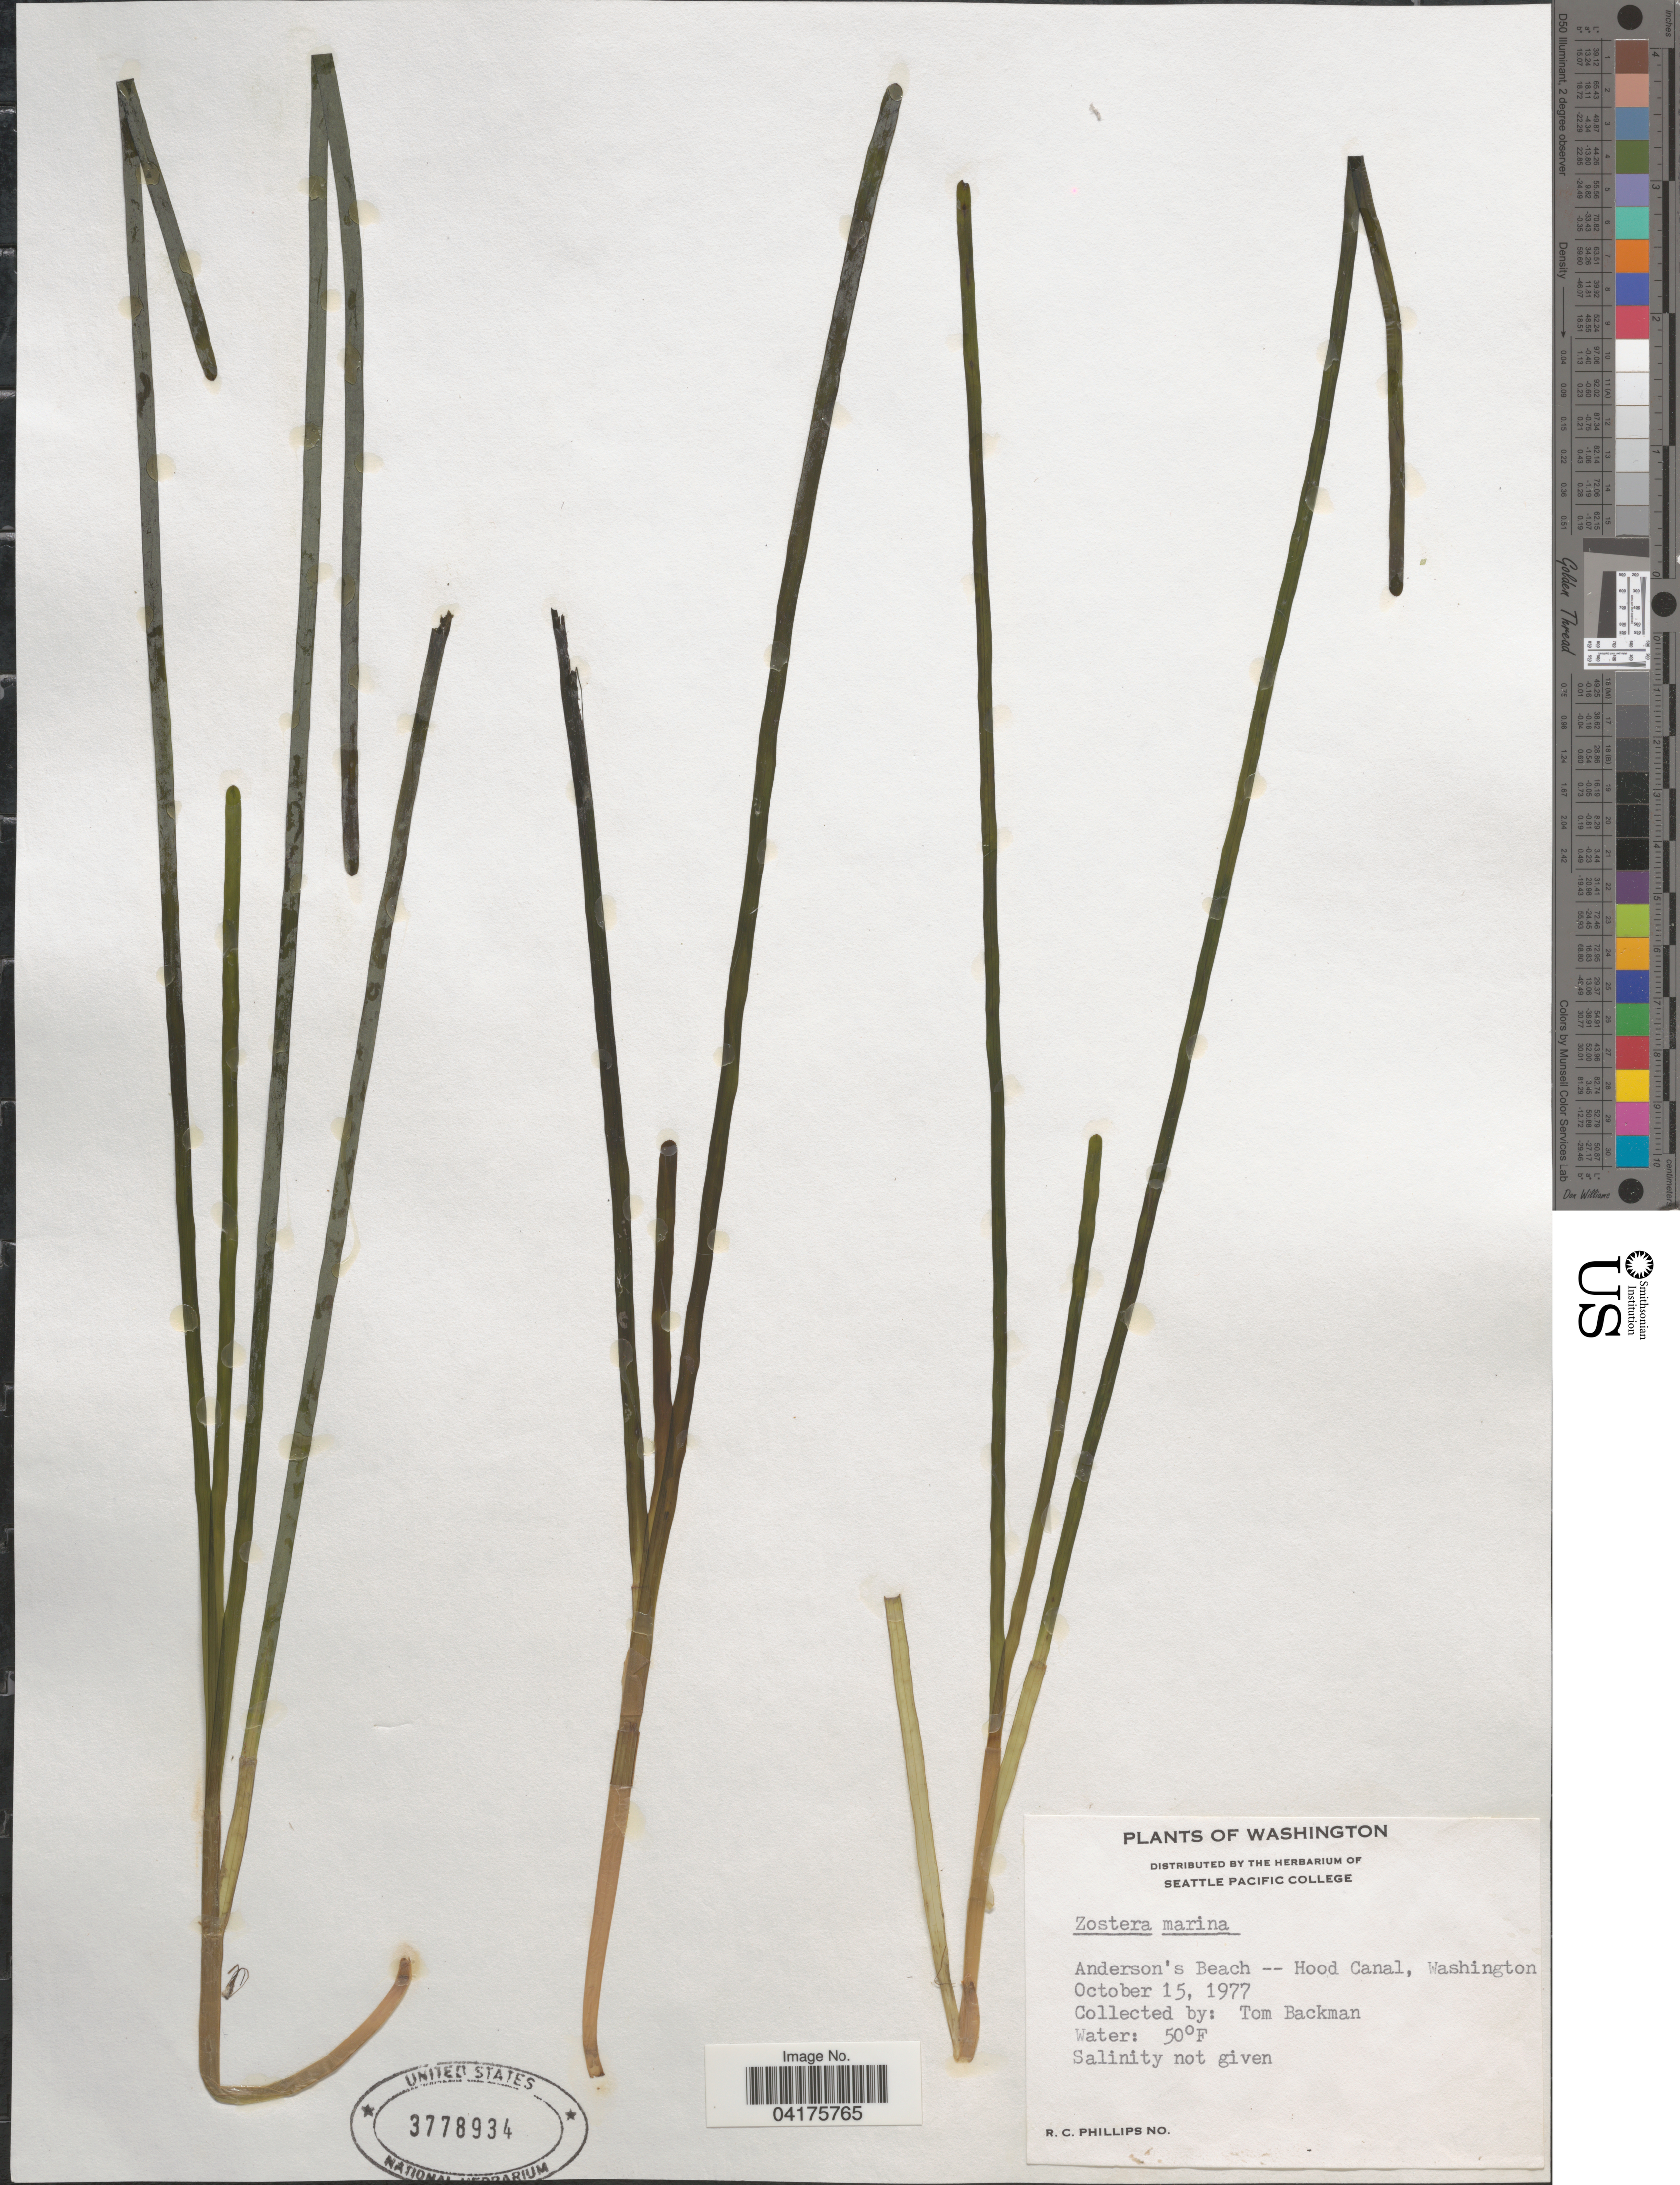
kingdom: Plantae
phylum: Tracheophyta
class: Liliopsida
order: Alismatales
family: Zosteraceae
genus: Zostera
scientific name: Zostera marina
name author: L.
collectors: T. Backman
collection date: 1977-10-15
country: United States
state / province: Washington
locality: Anderson's Beach -- Hood Canal.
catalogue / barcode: US 3778934